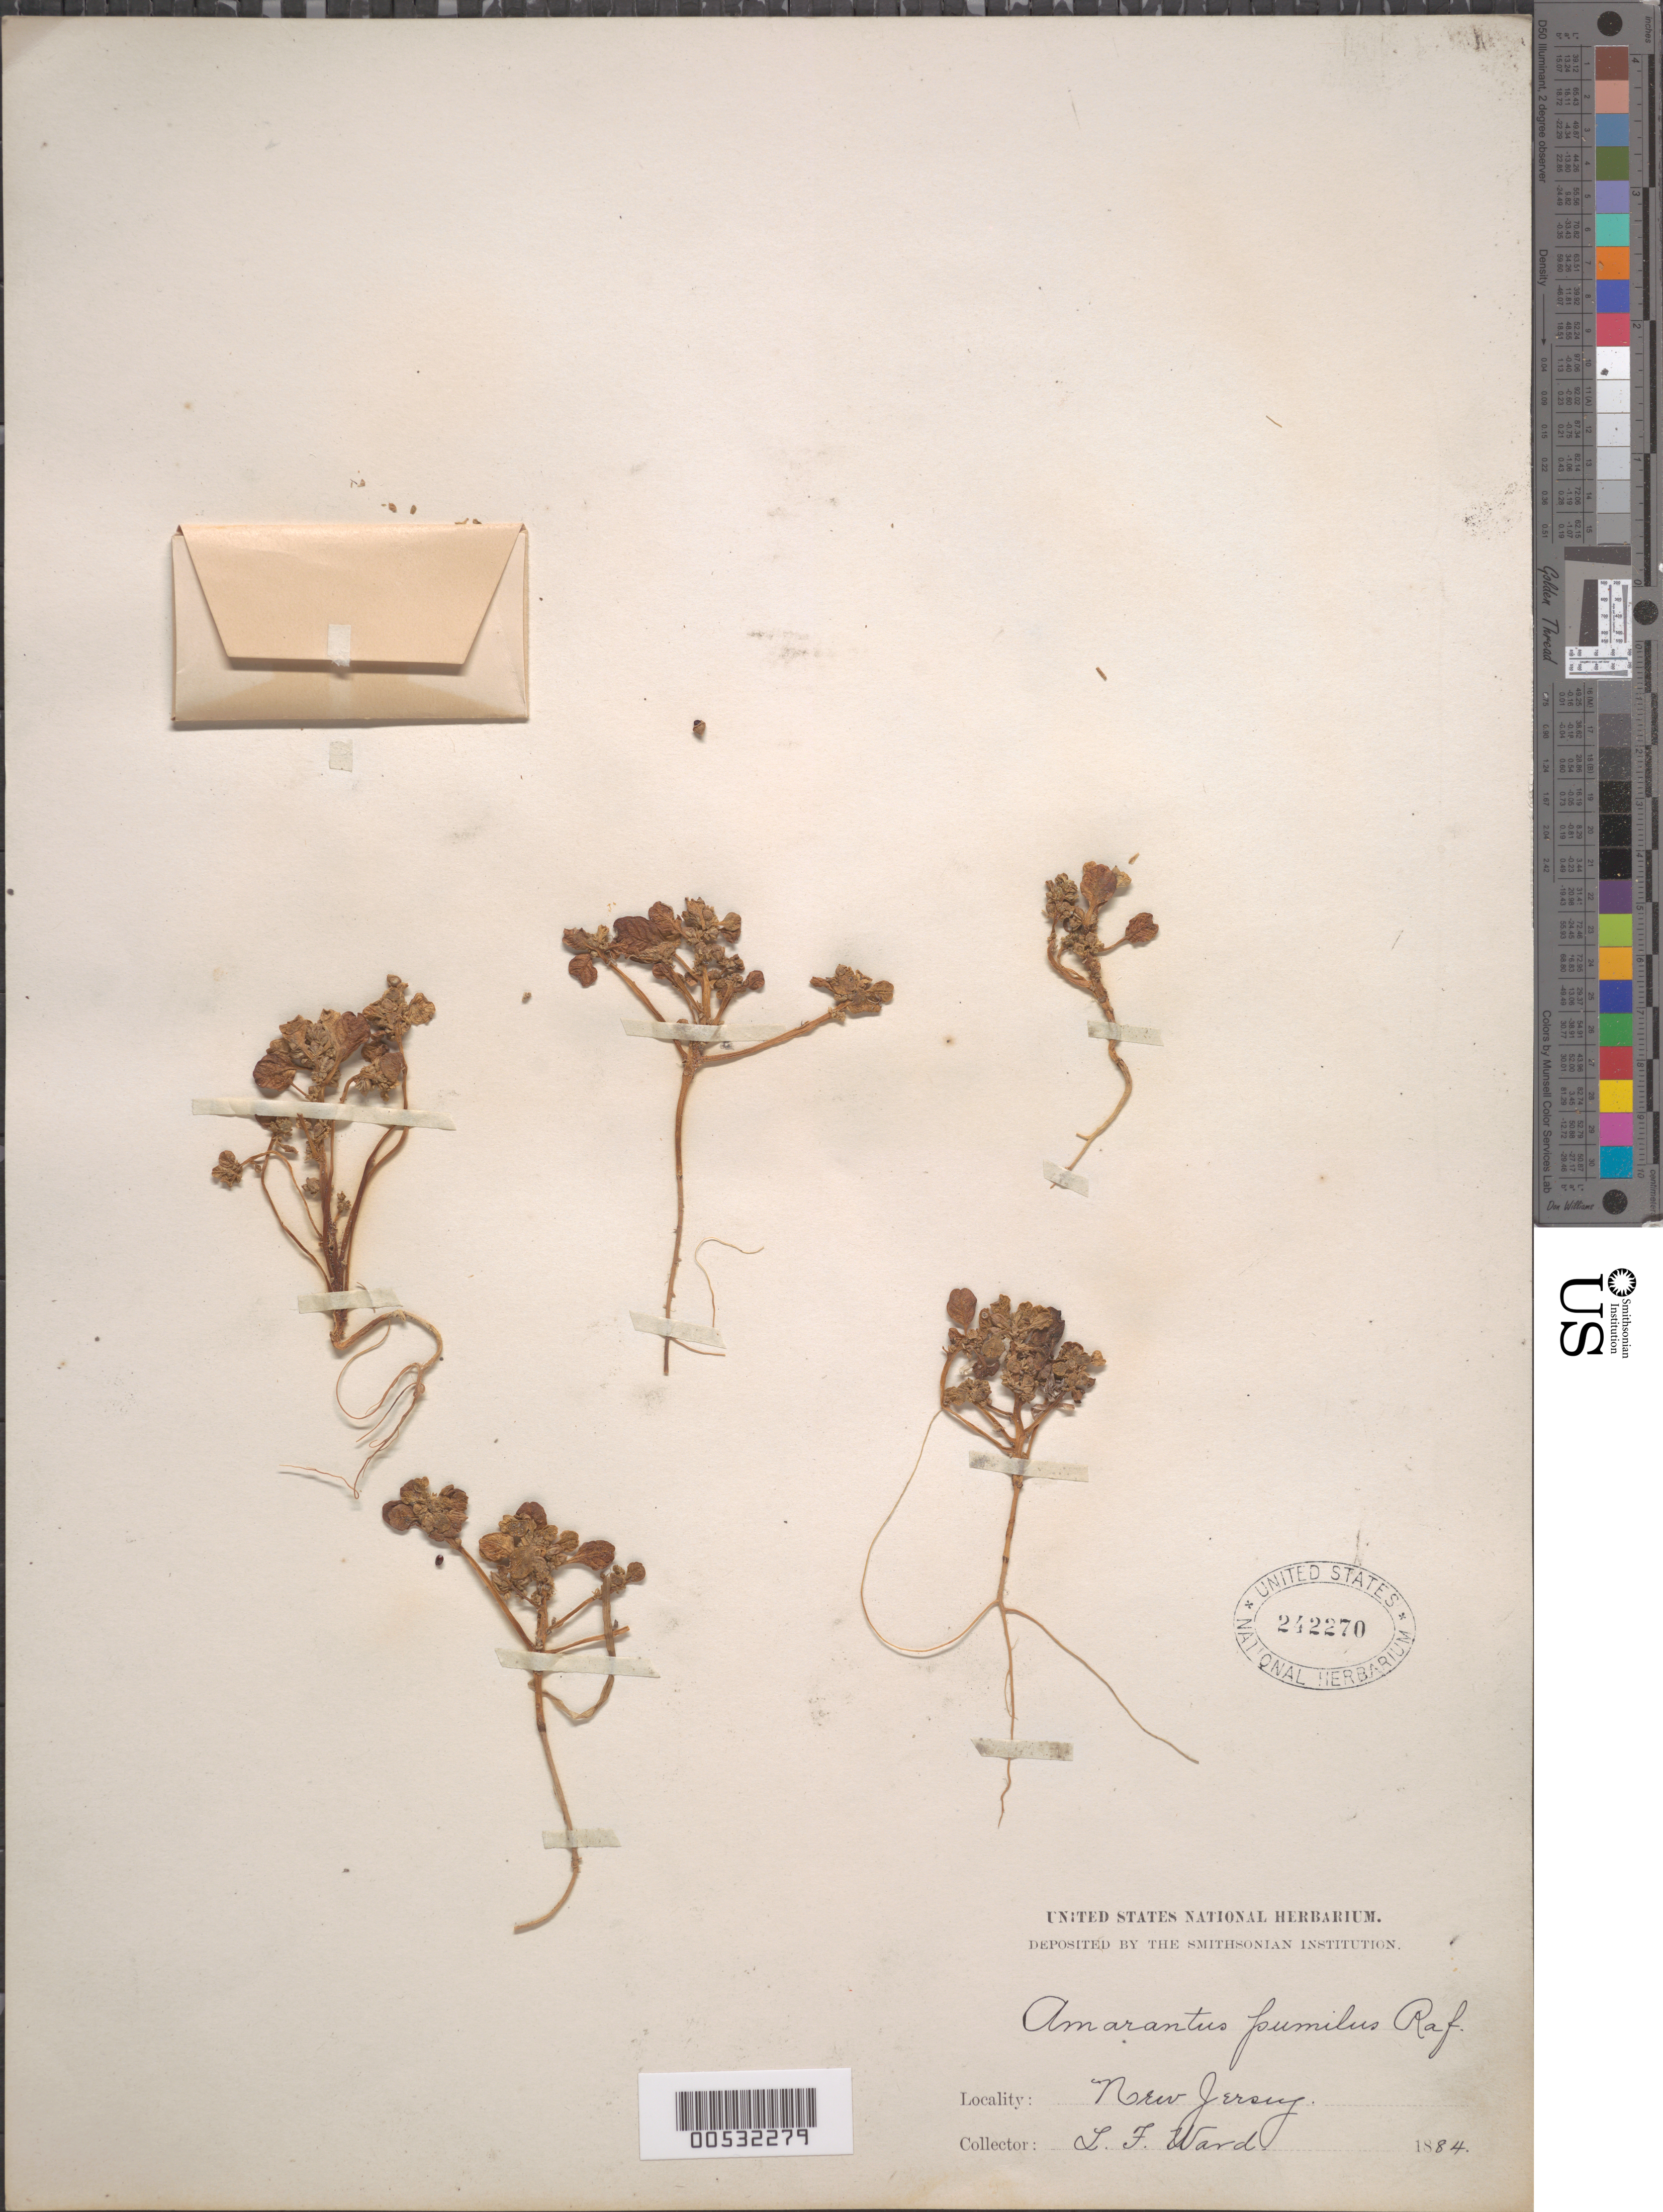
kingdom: Plantae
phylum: Tracheophyta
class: Magnoliopsida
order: Caryophyllales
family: Amaranthaceae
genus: Amaranthus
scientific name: Amaranthus pumilus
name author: Raf.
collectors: L. F. Ward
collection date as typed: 1884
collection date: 1884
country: United States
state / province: New Jersey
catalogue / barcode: US 242270